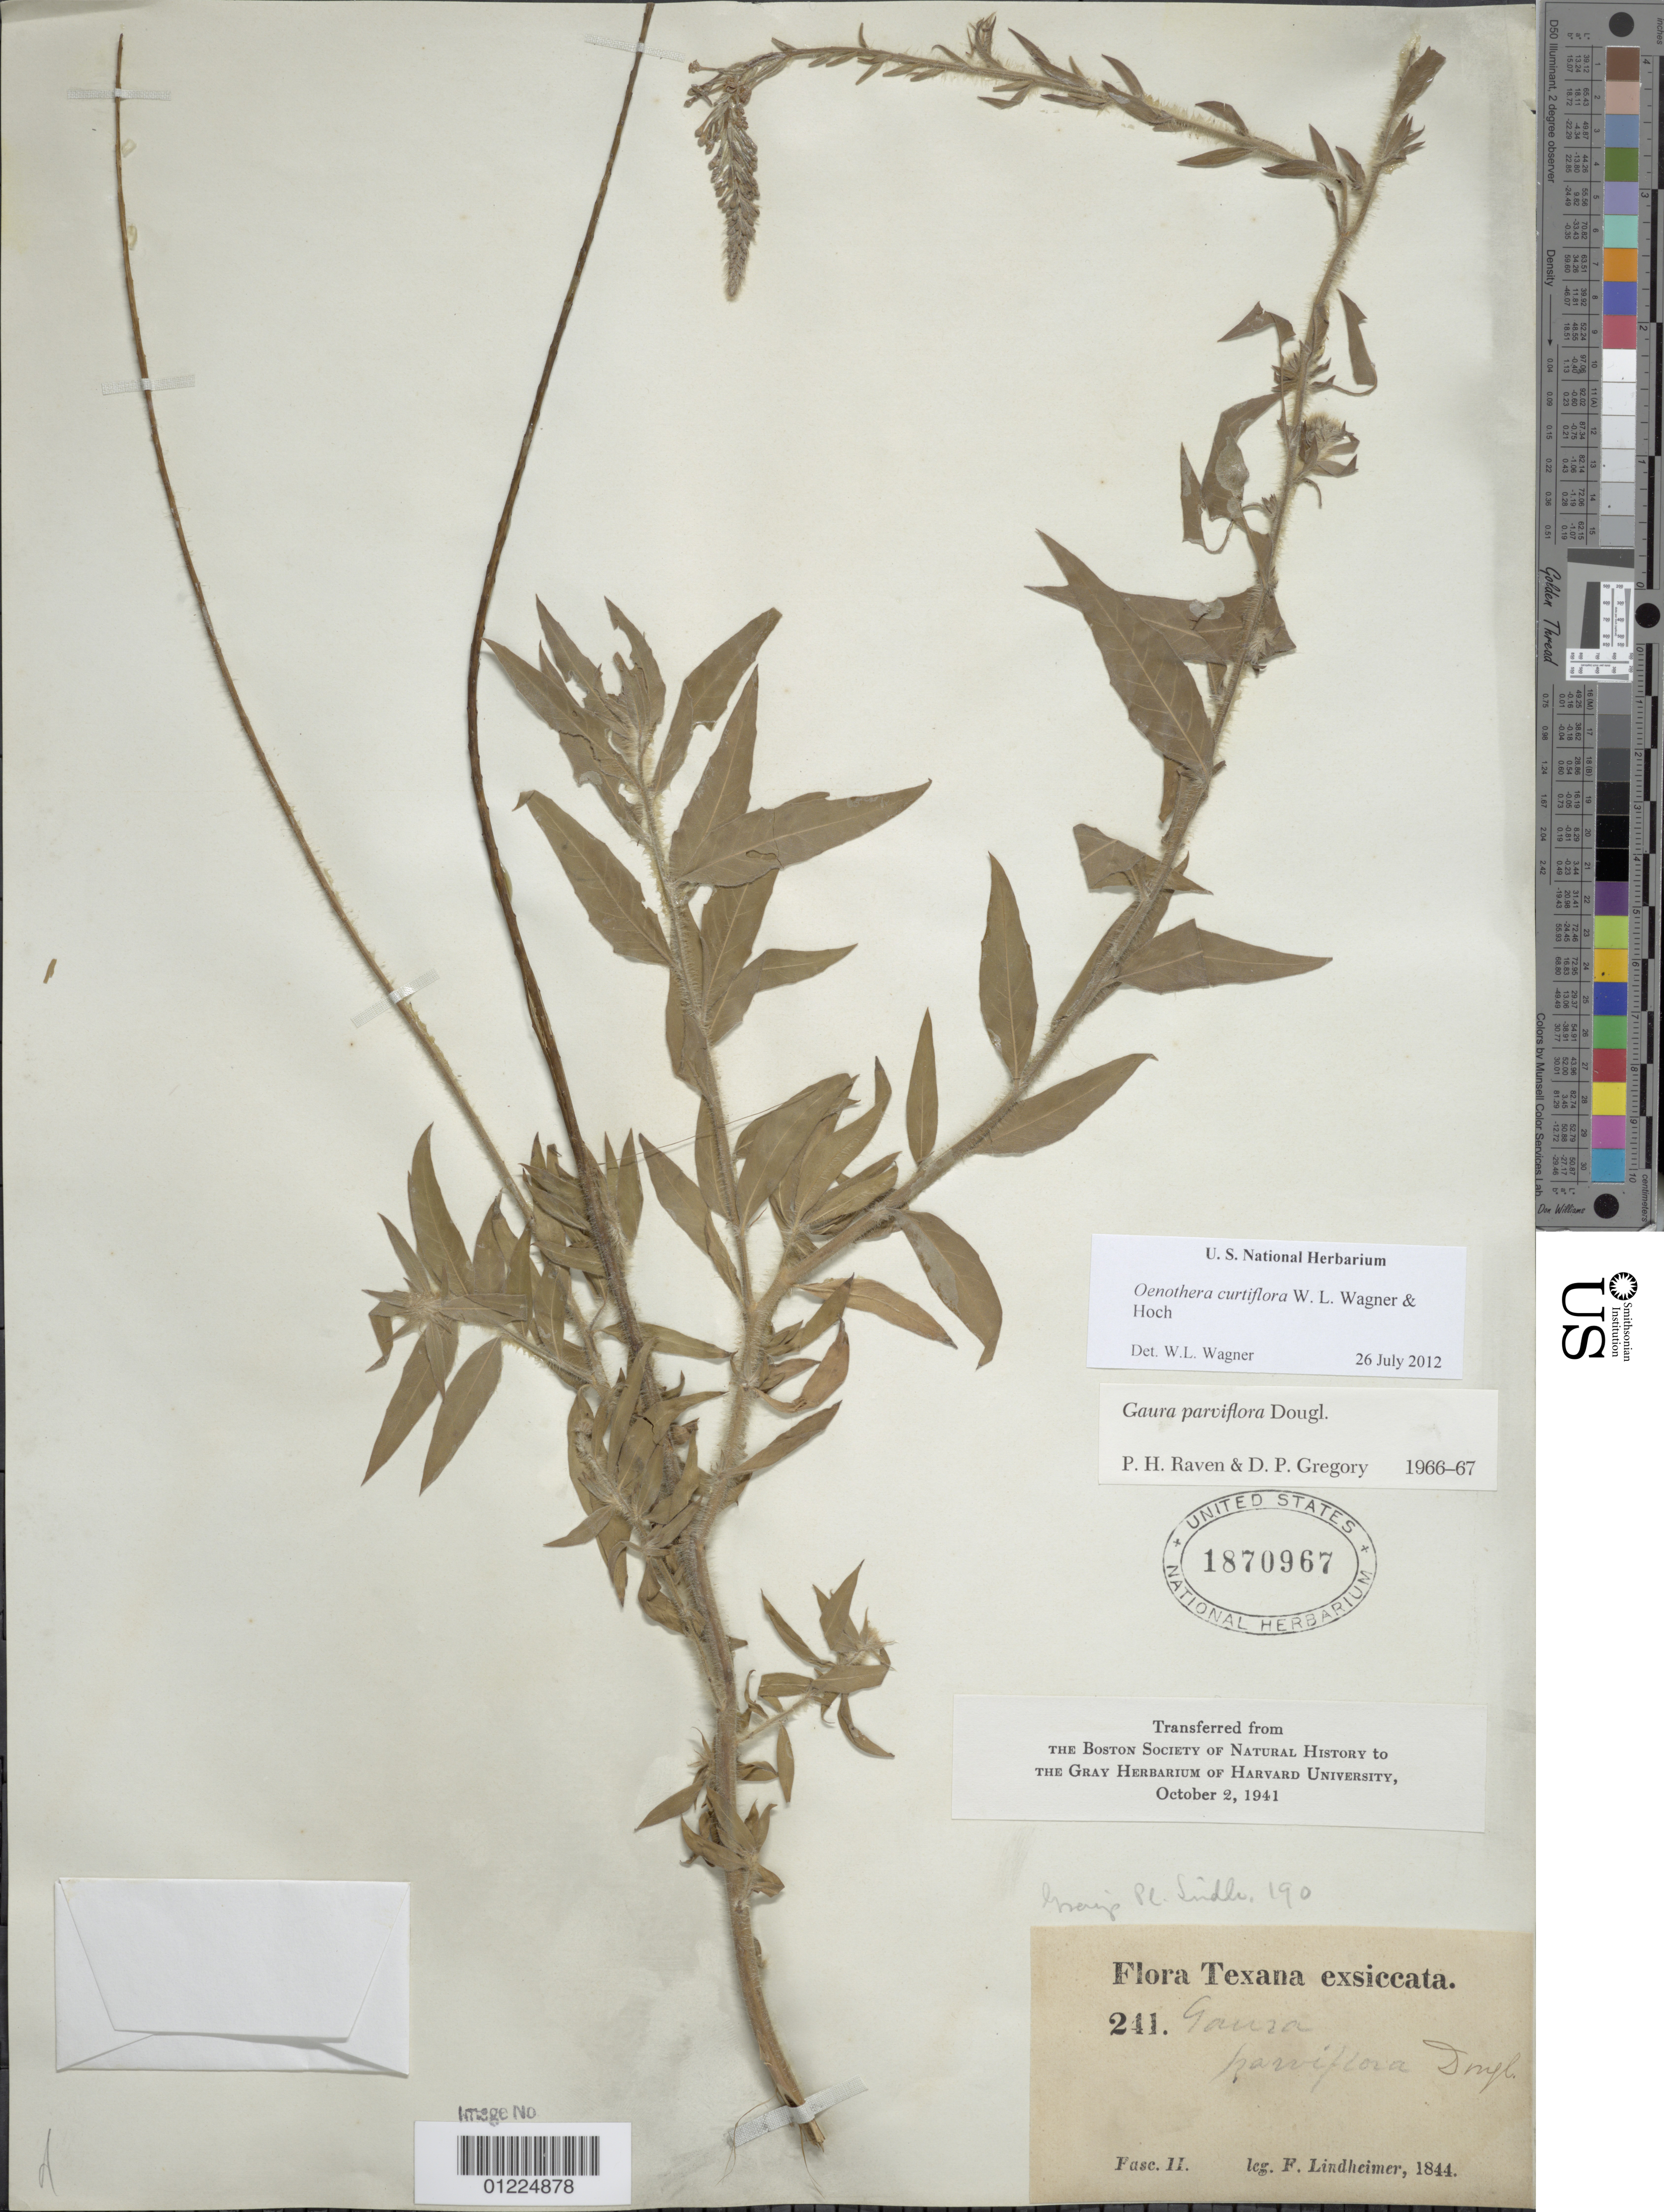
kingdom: Plantae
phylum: Tracheophyta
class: Magnoliopsida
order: Myrtales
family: Onagraceae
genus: Oenothera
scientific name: Oenothera curtiflora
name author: W.L. Wagner & Hoch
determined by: Wagner, W. L., (BOT), Smithsonian Institution - National Museum of Natural History (UNITED STATES)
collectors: F. J. Lindheimer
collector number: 241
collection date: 1844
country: United States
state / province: Texas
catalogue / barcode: US 1870967